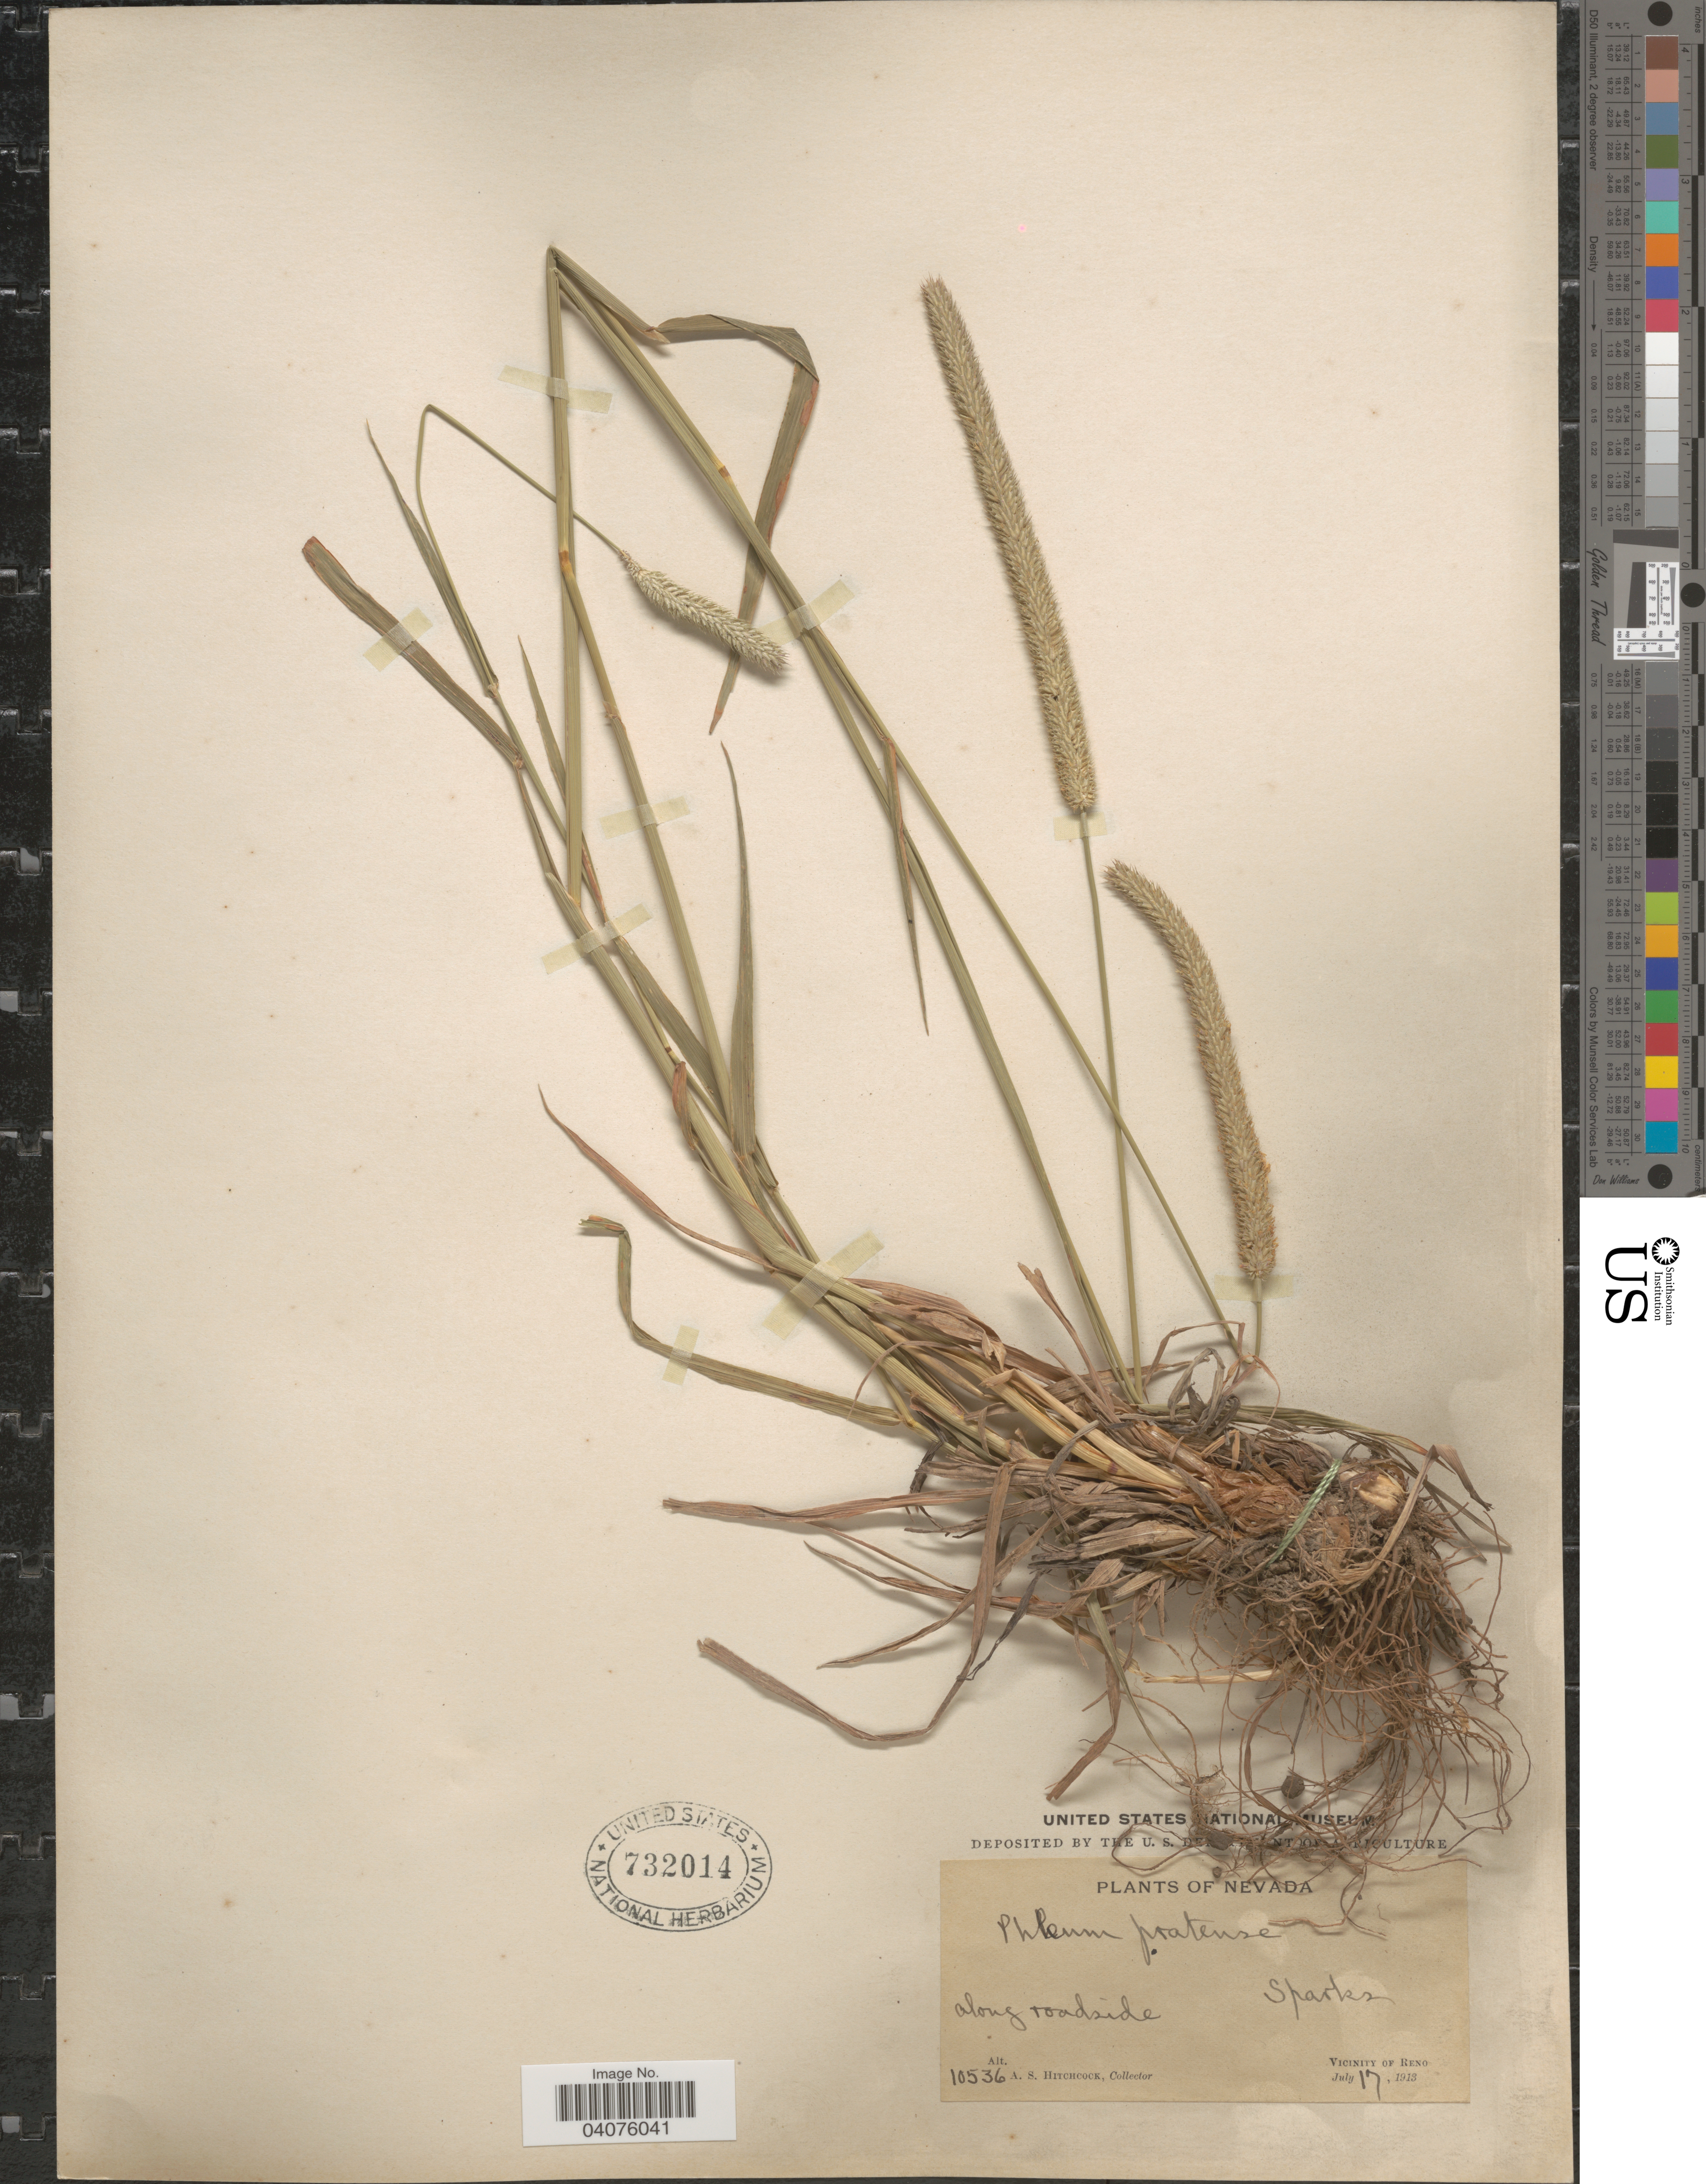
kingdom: Plantae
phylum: Tracheophyta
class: Liliopsida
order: Poales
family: Poaceae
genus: Phleum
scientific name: Phleum pratense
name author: L.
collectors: A. S. Hitchcock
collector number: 10536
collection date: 1913-07-17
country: United States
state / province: Nevada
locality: Along roadside. Sparks. Vicinity of Reno.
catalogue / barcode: US 732014